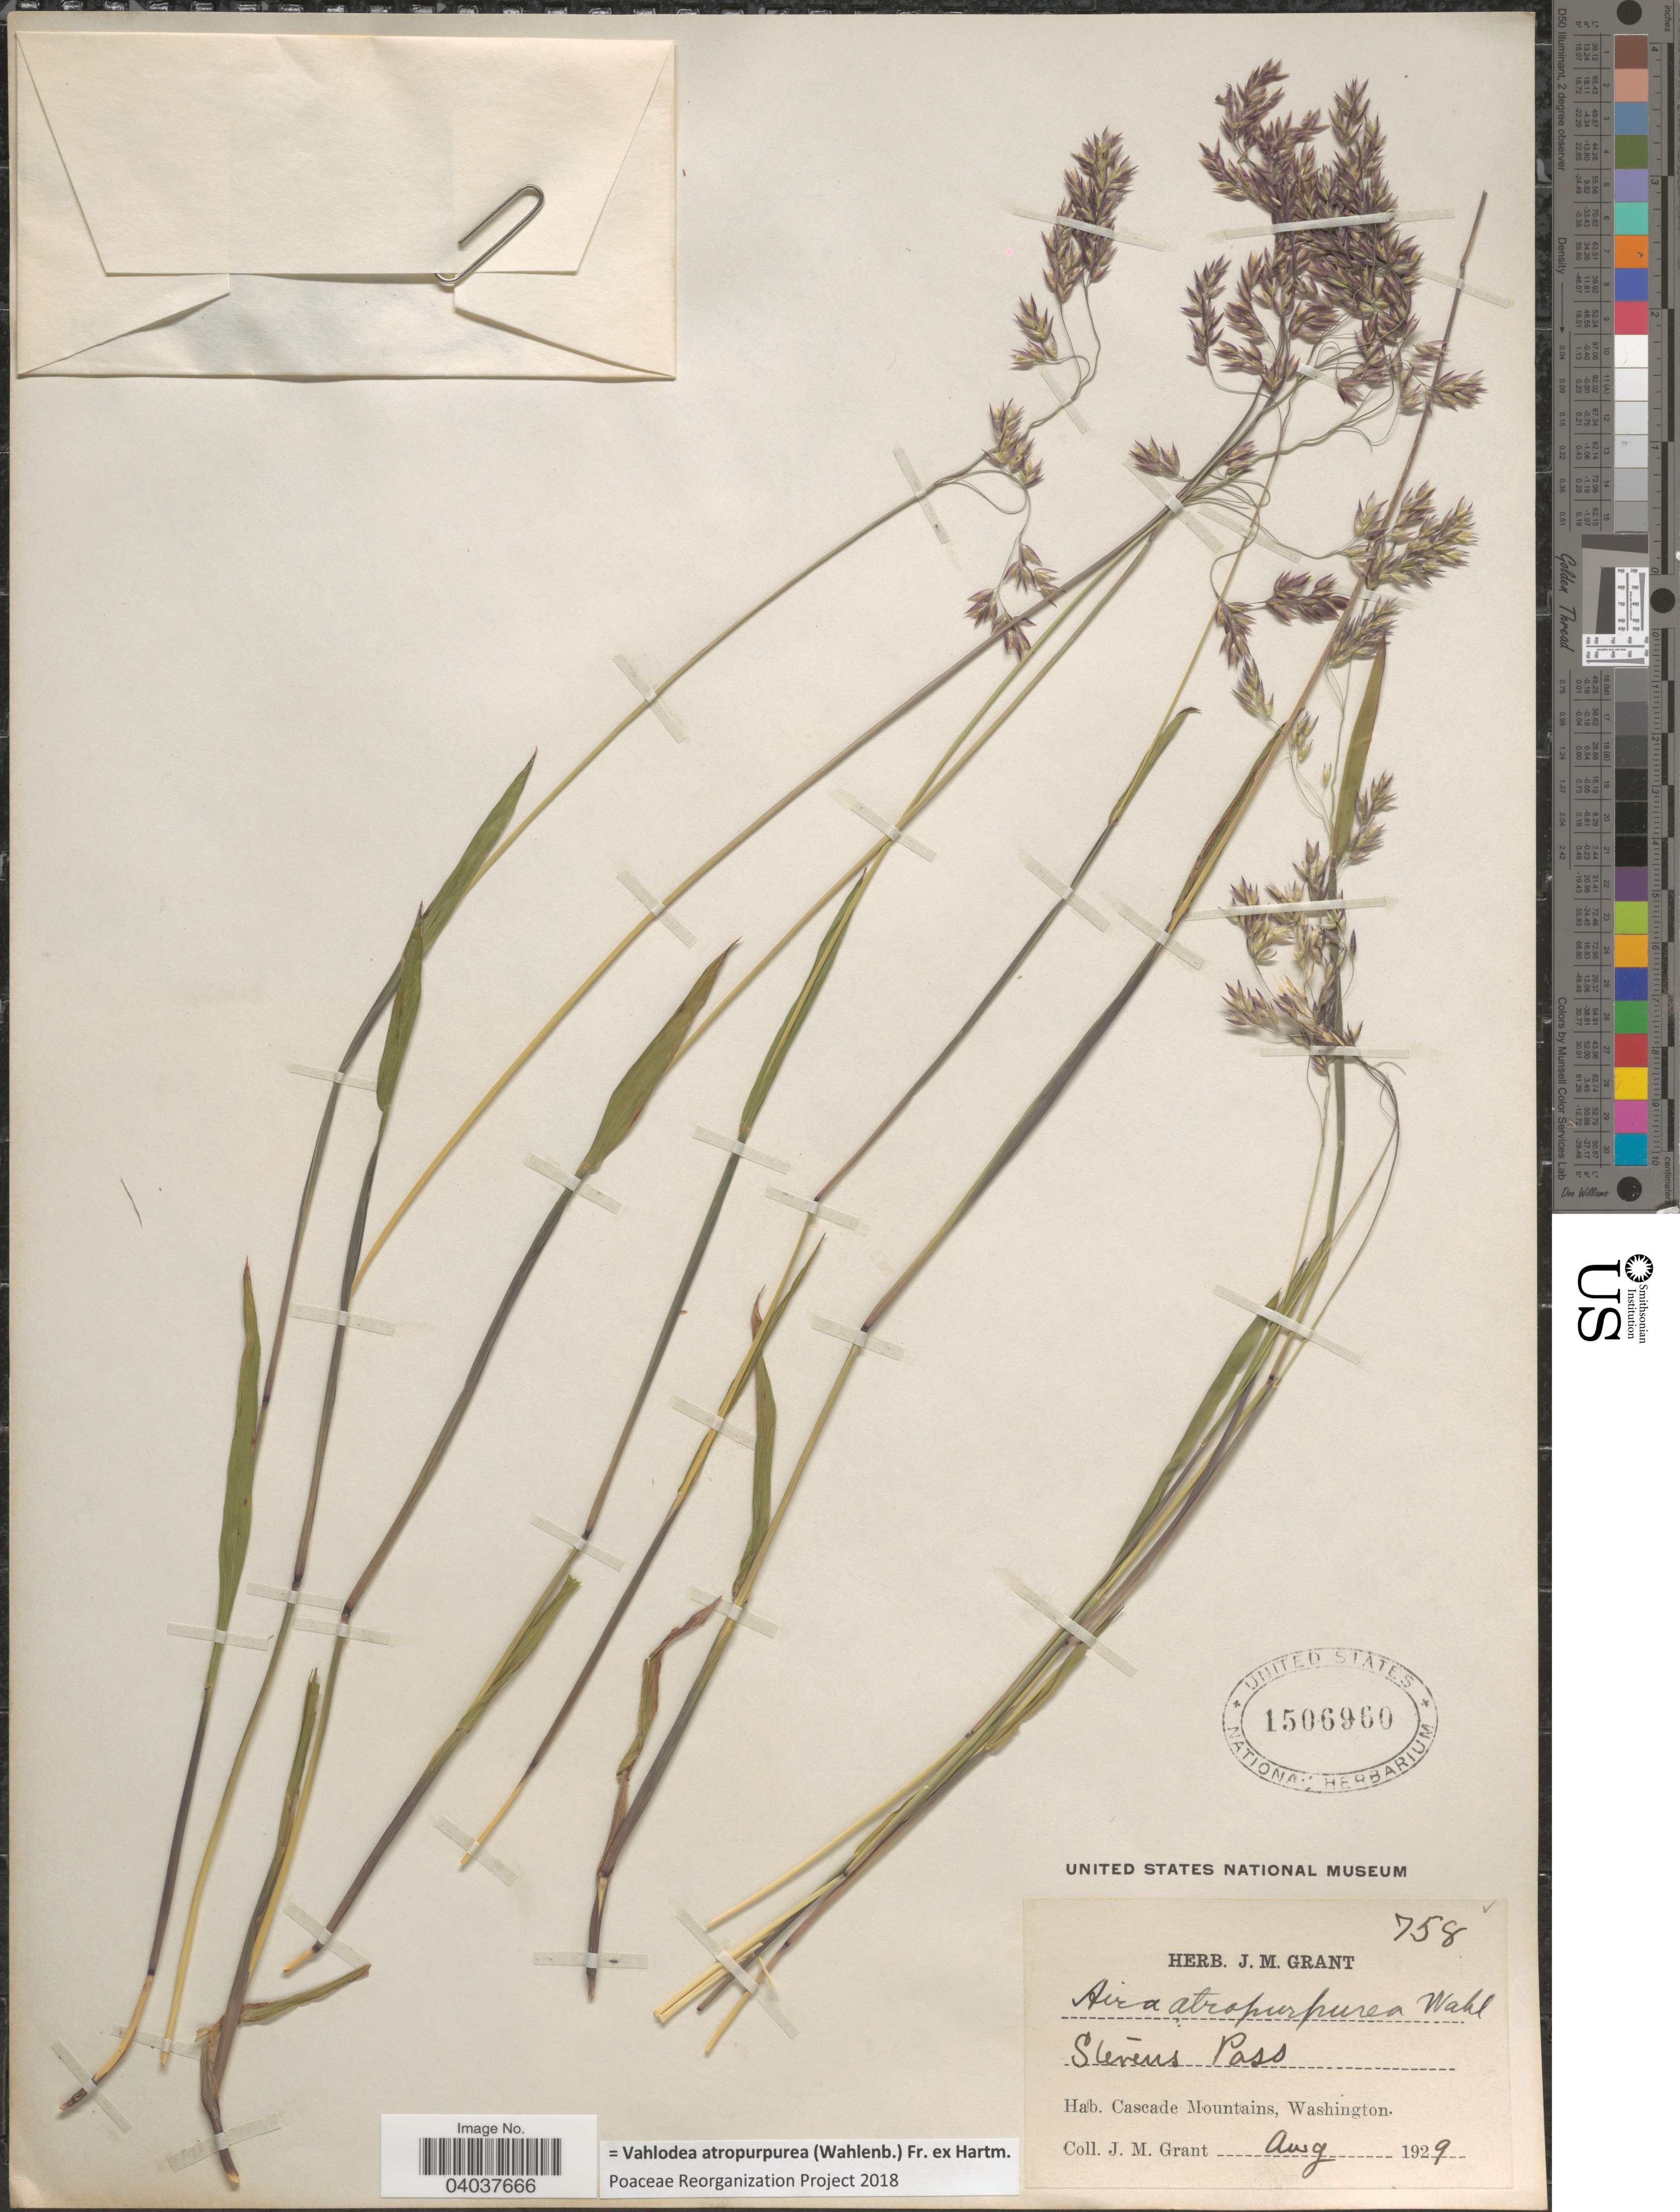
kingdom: Plantae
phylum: Tracheophyta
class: Liliopsida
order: Poales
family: Poaceae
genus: Vahlodea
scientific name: Vahlodea atropurpurea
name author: (Wahlenb.) Fr. ex Hartm.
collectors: J. M. Grant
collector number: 758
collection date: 1929-08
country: United States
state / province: Washington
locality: Stevens Pass. Cascade Mountains.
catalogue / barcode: US 1506960